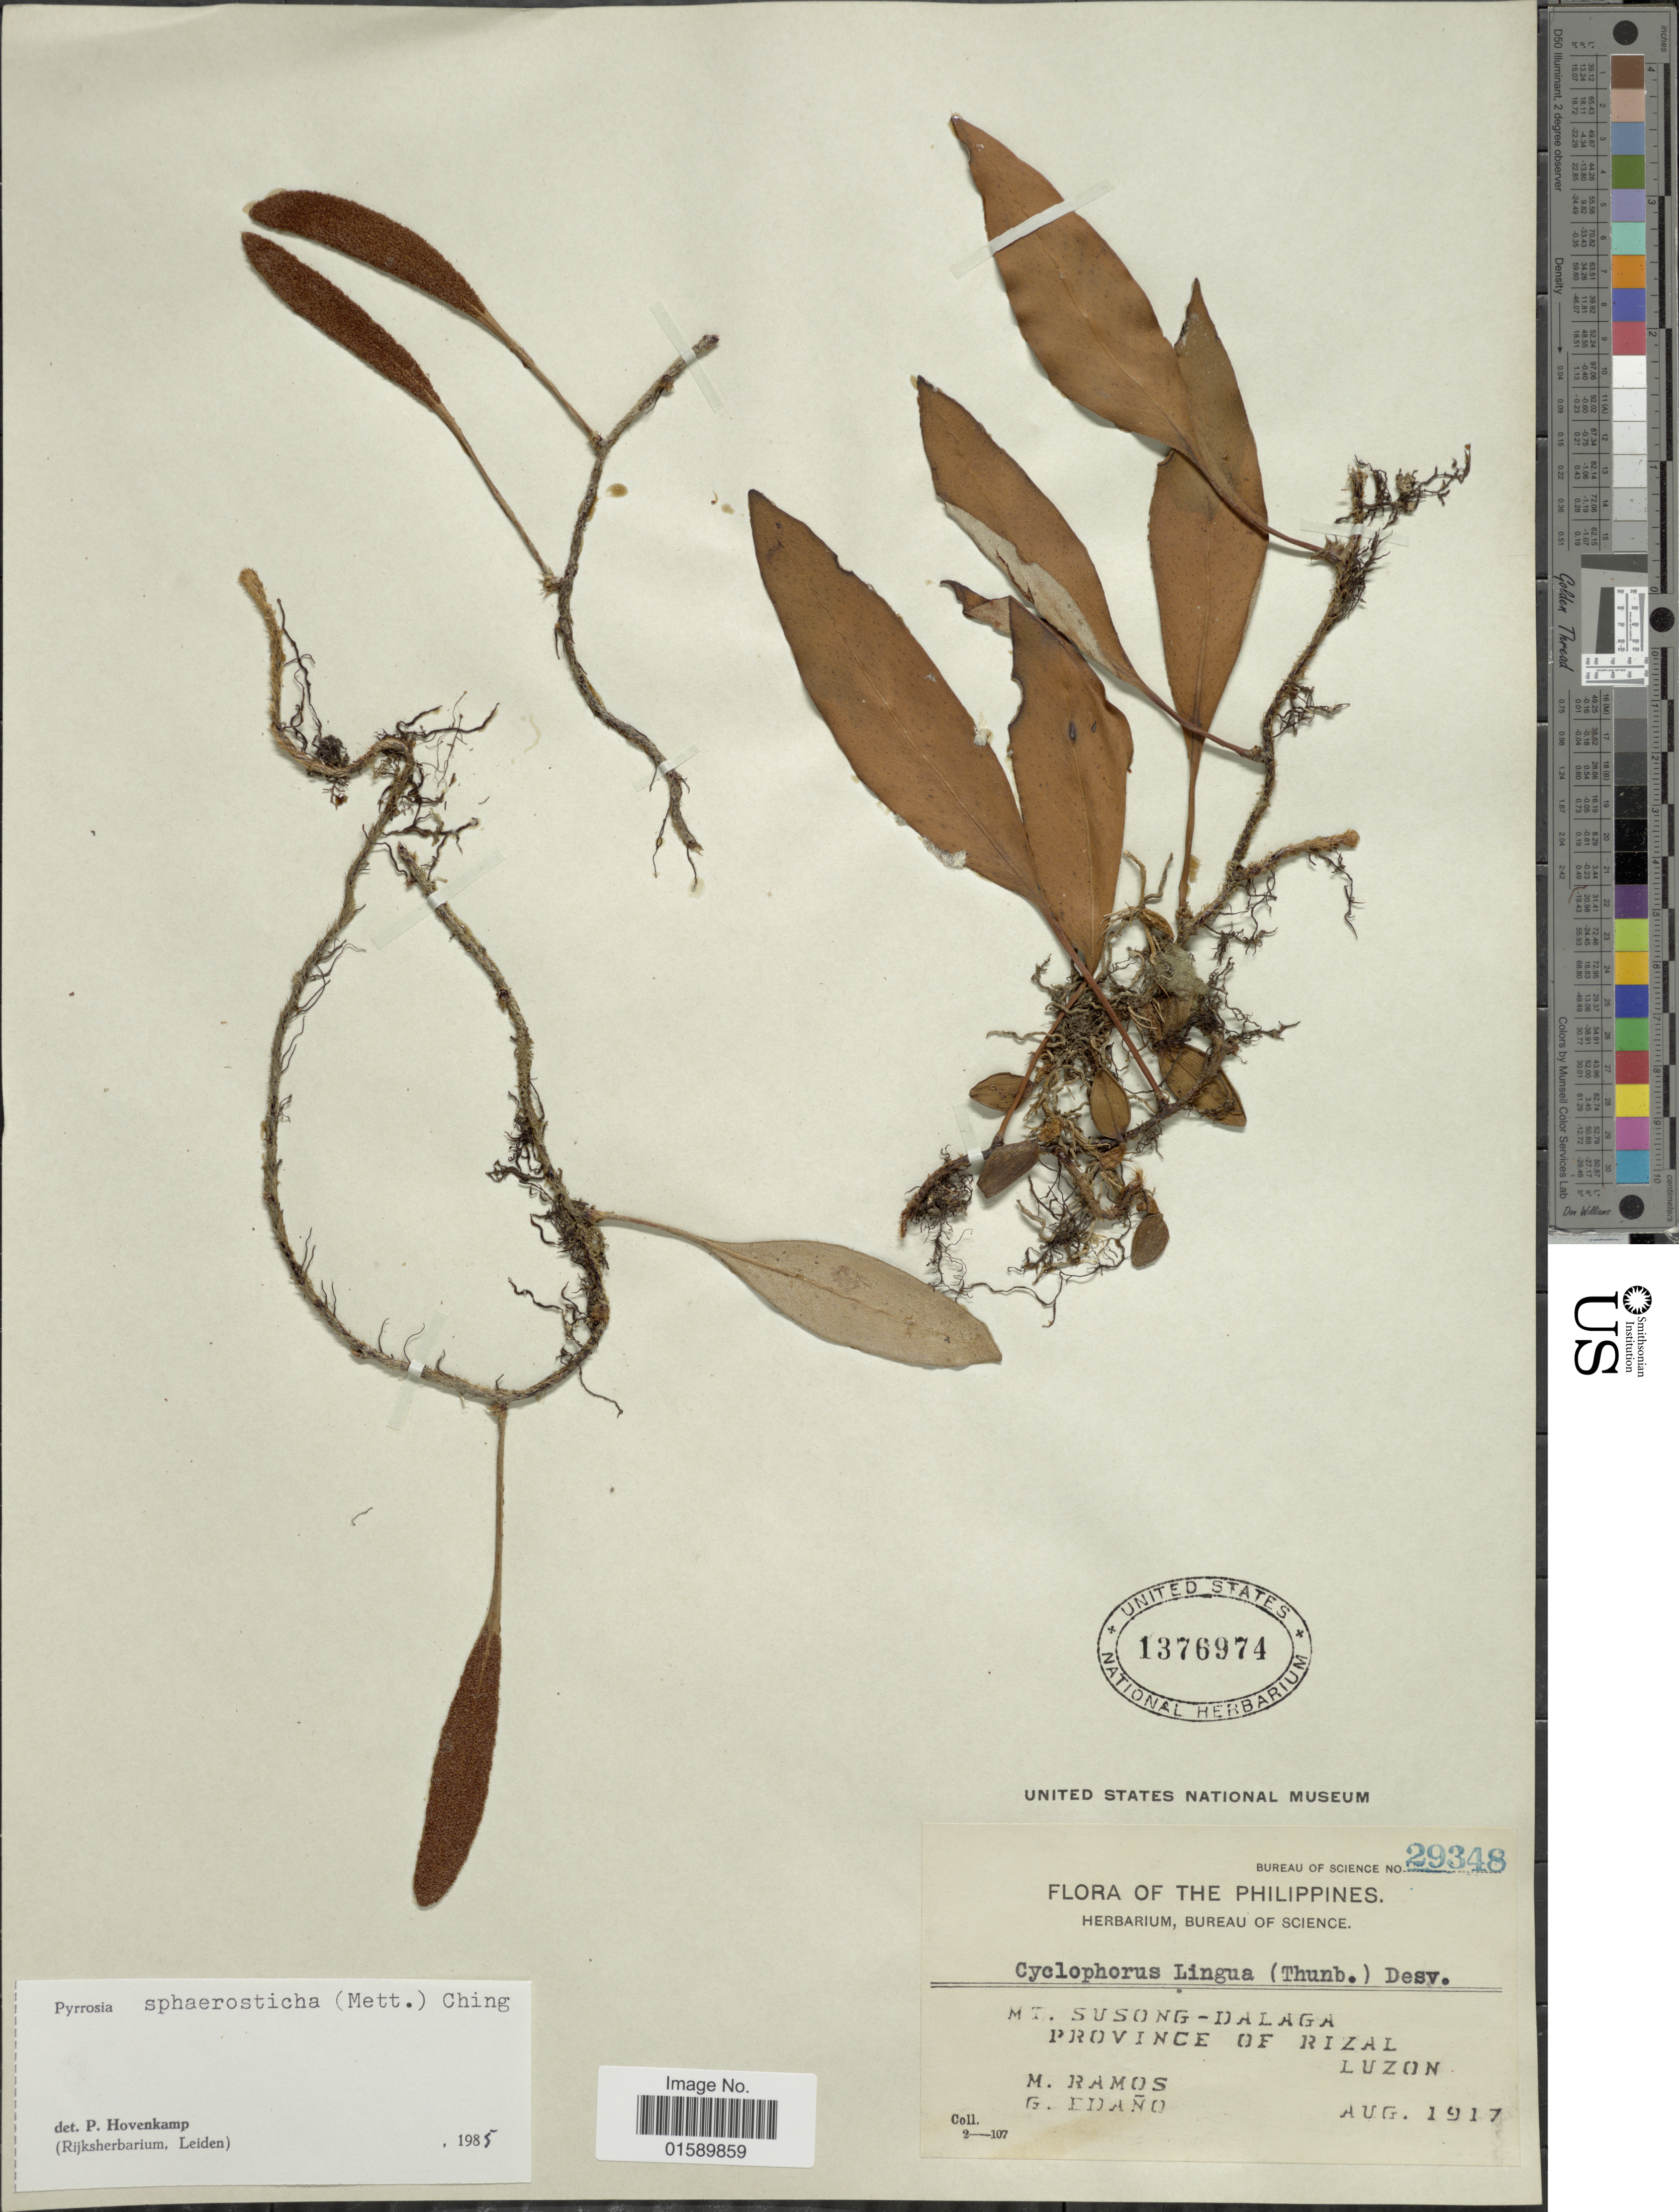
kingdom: Plantae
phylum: Tracheophyta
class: Polypodiopsida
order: Polypodiales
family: Polypodiaceae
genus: Pyrrosia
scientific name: Pyrrosia sphaerosticha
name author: (Mett.) Ching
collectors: M. Ramos & G. Edaño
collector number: Bureau of science 29348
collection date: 1917-08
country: Philippines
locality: Mt. Susong- Dalaga, Province of Rizal, Luzon.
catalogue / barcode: US 1376974